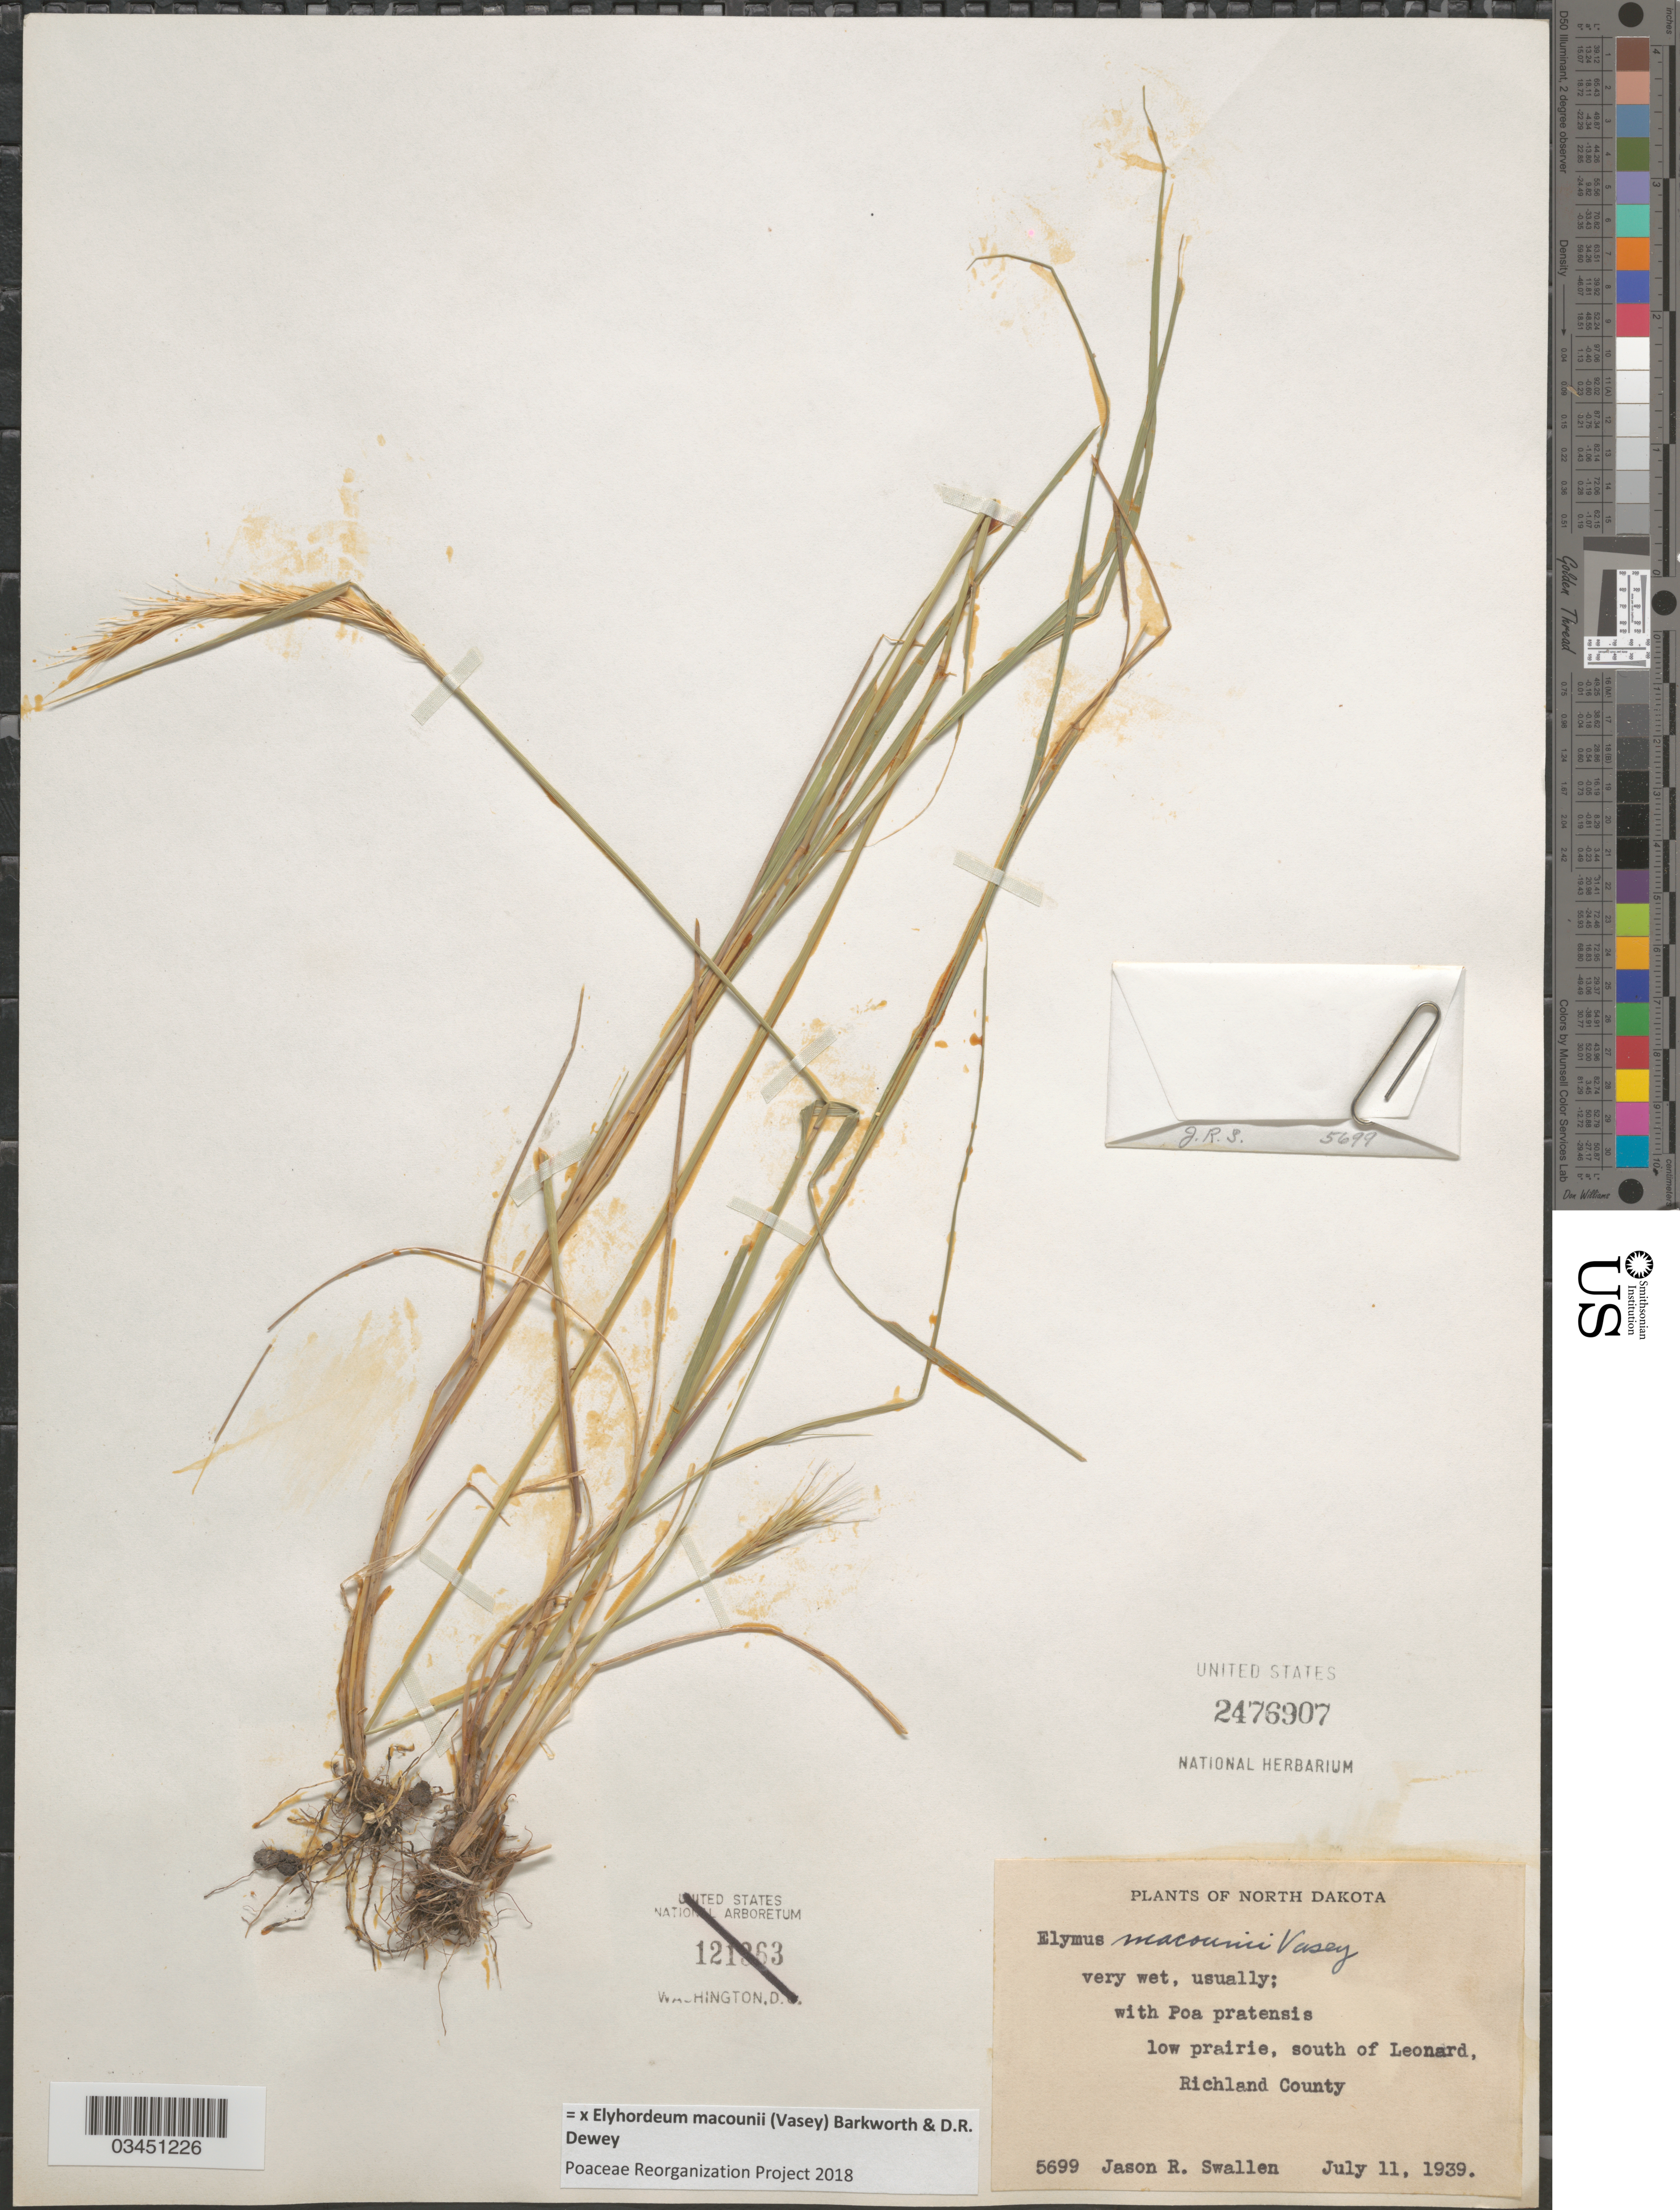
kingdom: Plantae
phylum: Tracheophyta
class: Liliopsida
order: Poales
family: Poaceae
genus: Elyhordeum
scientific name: x Elyhordeum macounii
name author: (Vasey) Barkworth & Dewey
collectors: J. R. Swallen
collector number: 5699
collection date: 1939-07-11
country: United States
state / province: North Dakota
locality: South of Leonard, Richland County.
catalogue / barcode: US 2476907